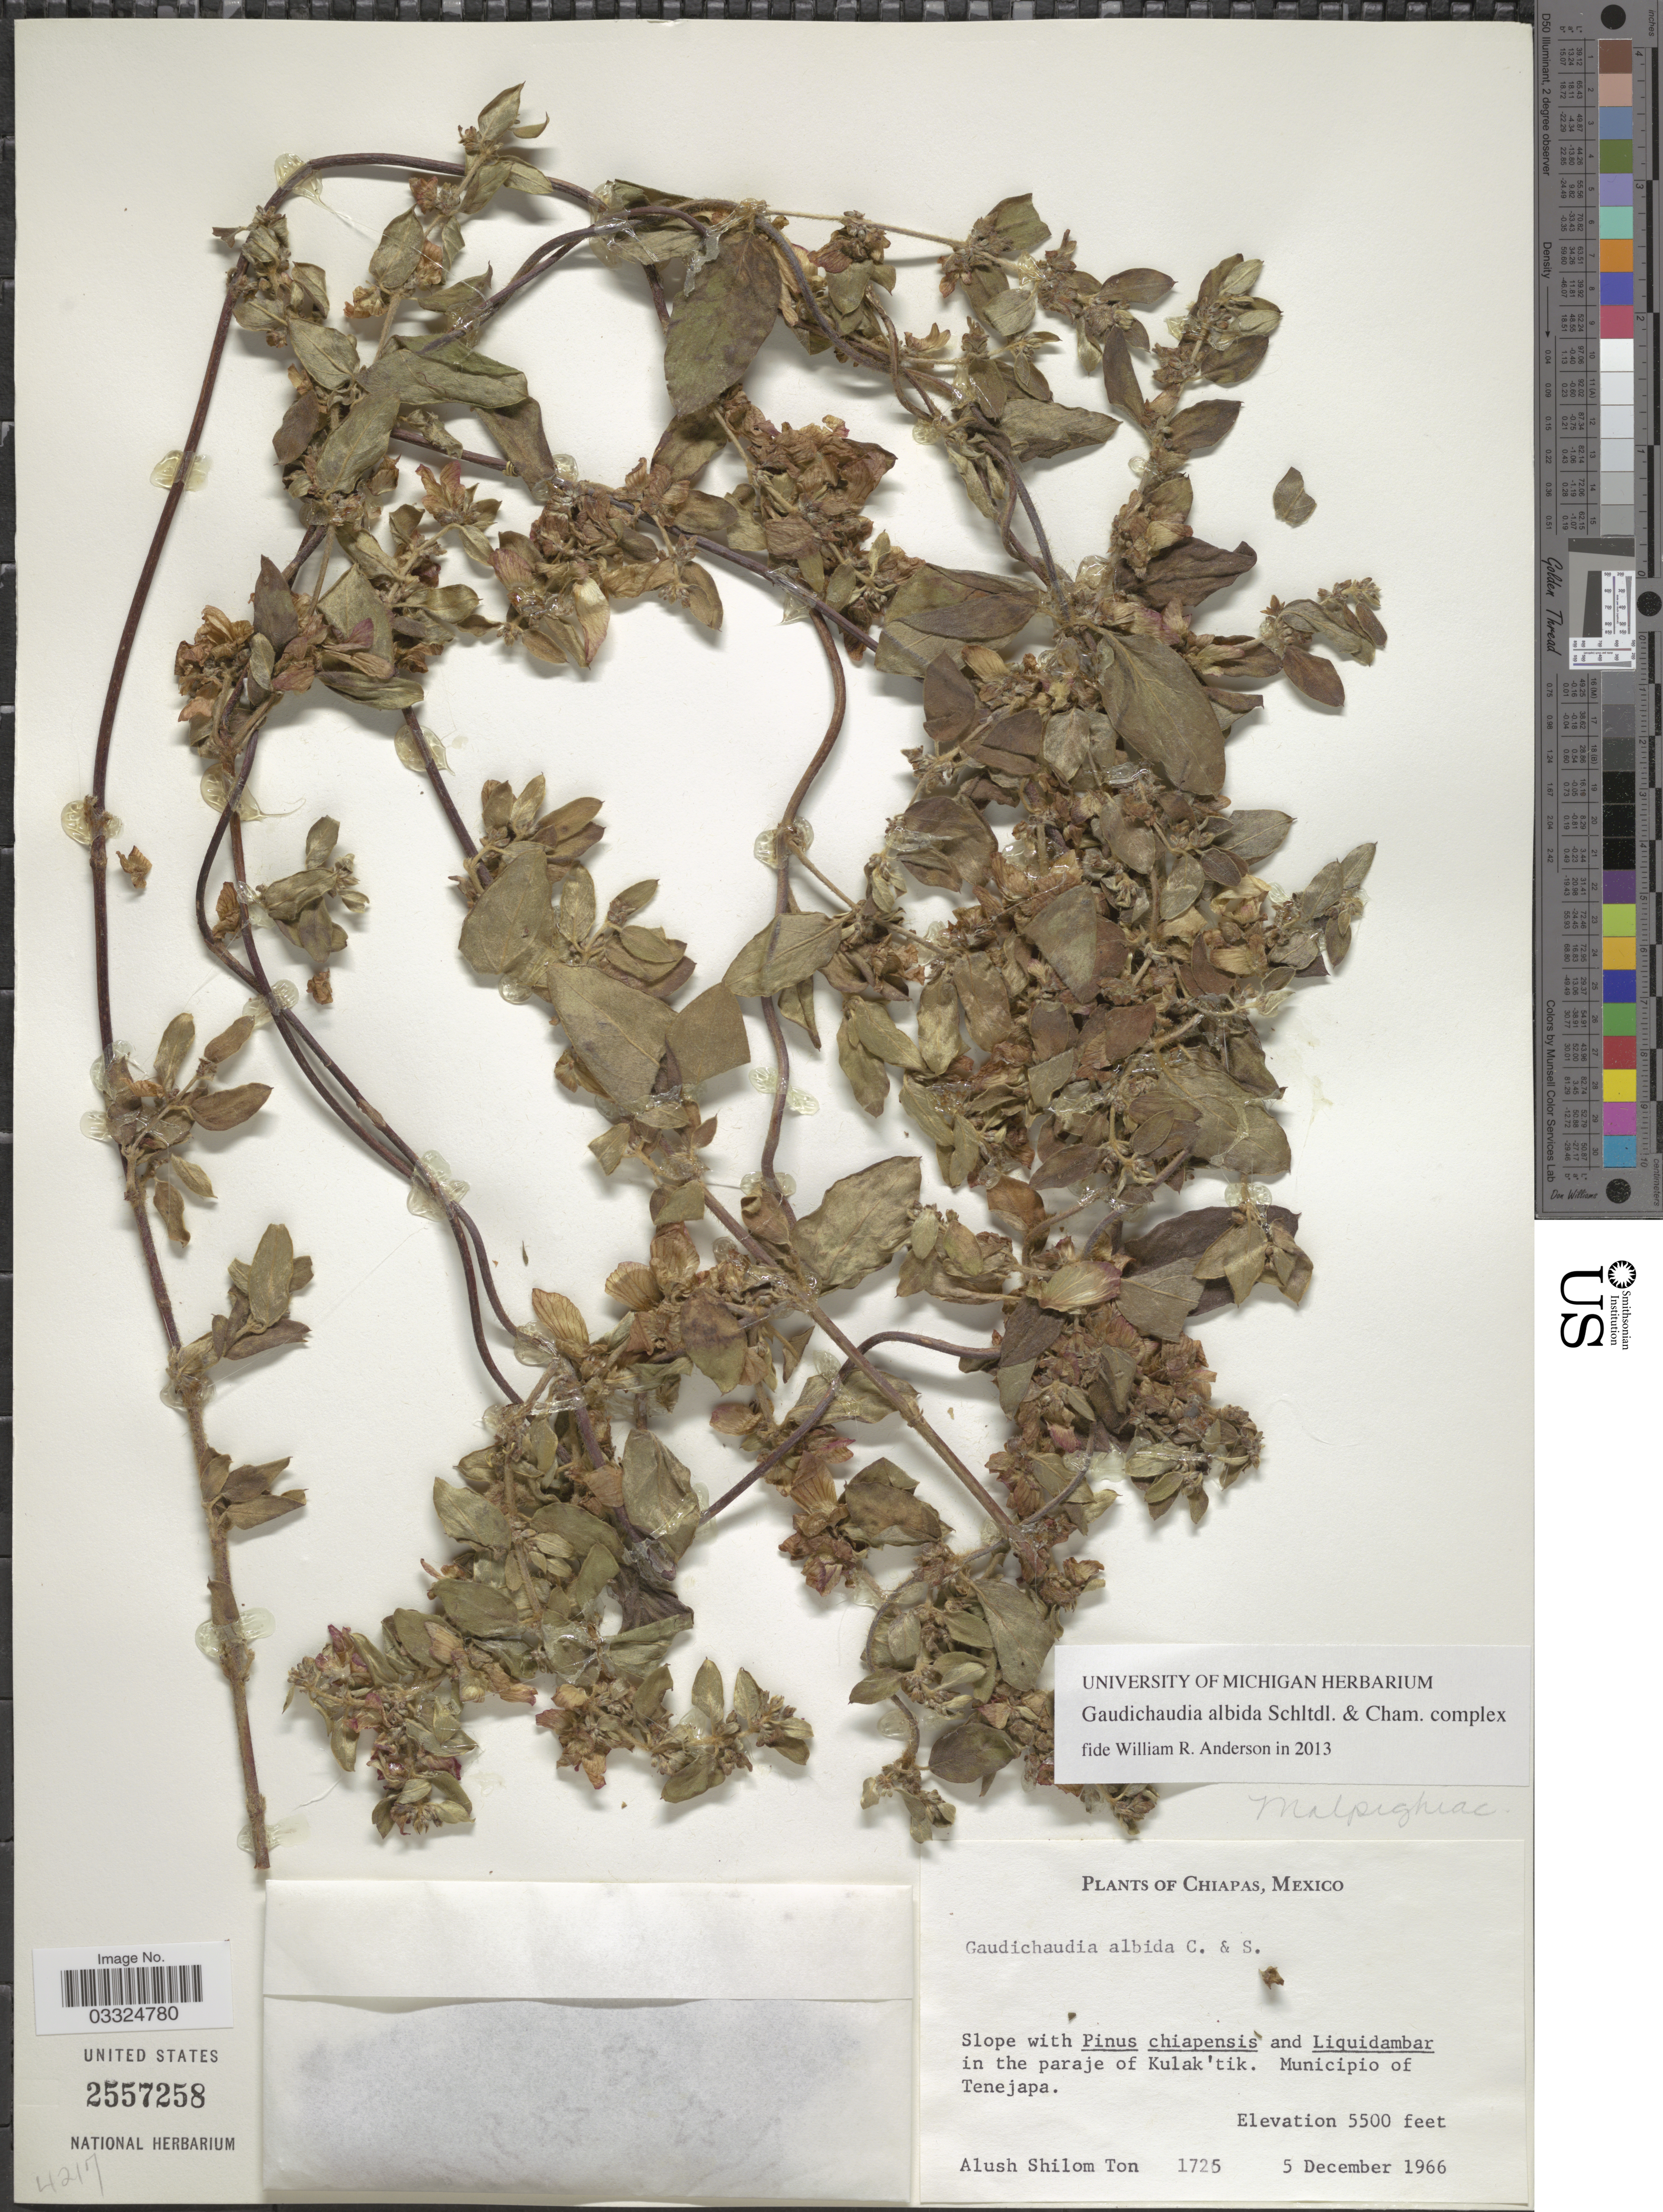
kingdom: Plantae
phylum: Tracheophyta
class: Magnoliopsida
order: Malpighiales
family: Malpighiaceae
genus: Gaudichaudia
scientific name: Gaudichaudia albida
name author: Schltdl. & Cham.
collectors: A. M. Ton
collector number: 1725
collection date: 1966-12-05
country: Mexico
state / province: Chiapas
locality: In the paraje of Kulak ' tik. Municipio of Tenejapa.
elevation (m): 1676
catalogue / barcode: US 2557258